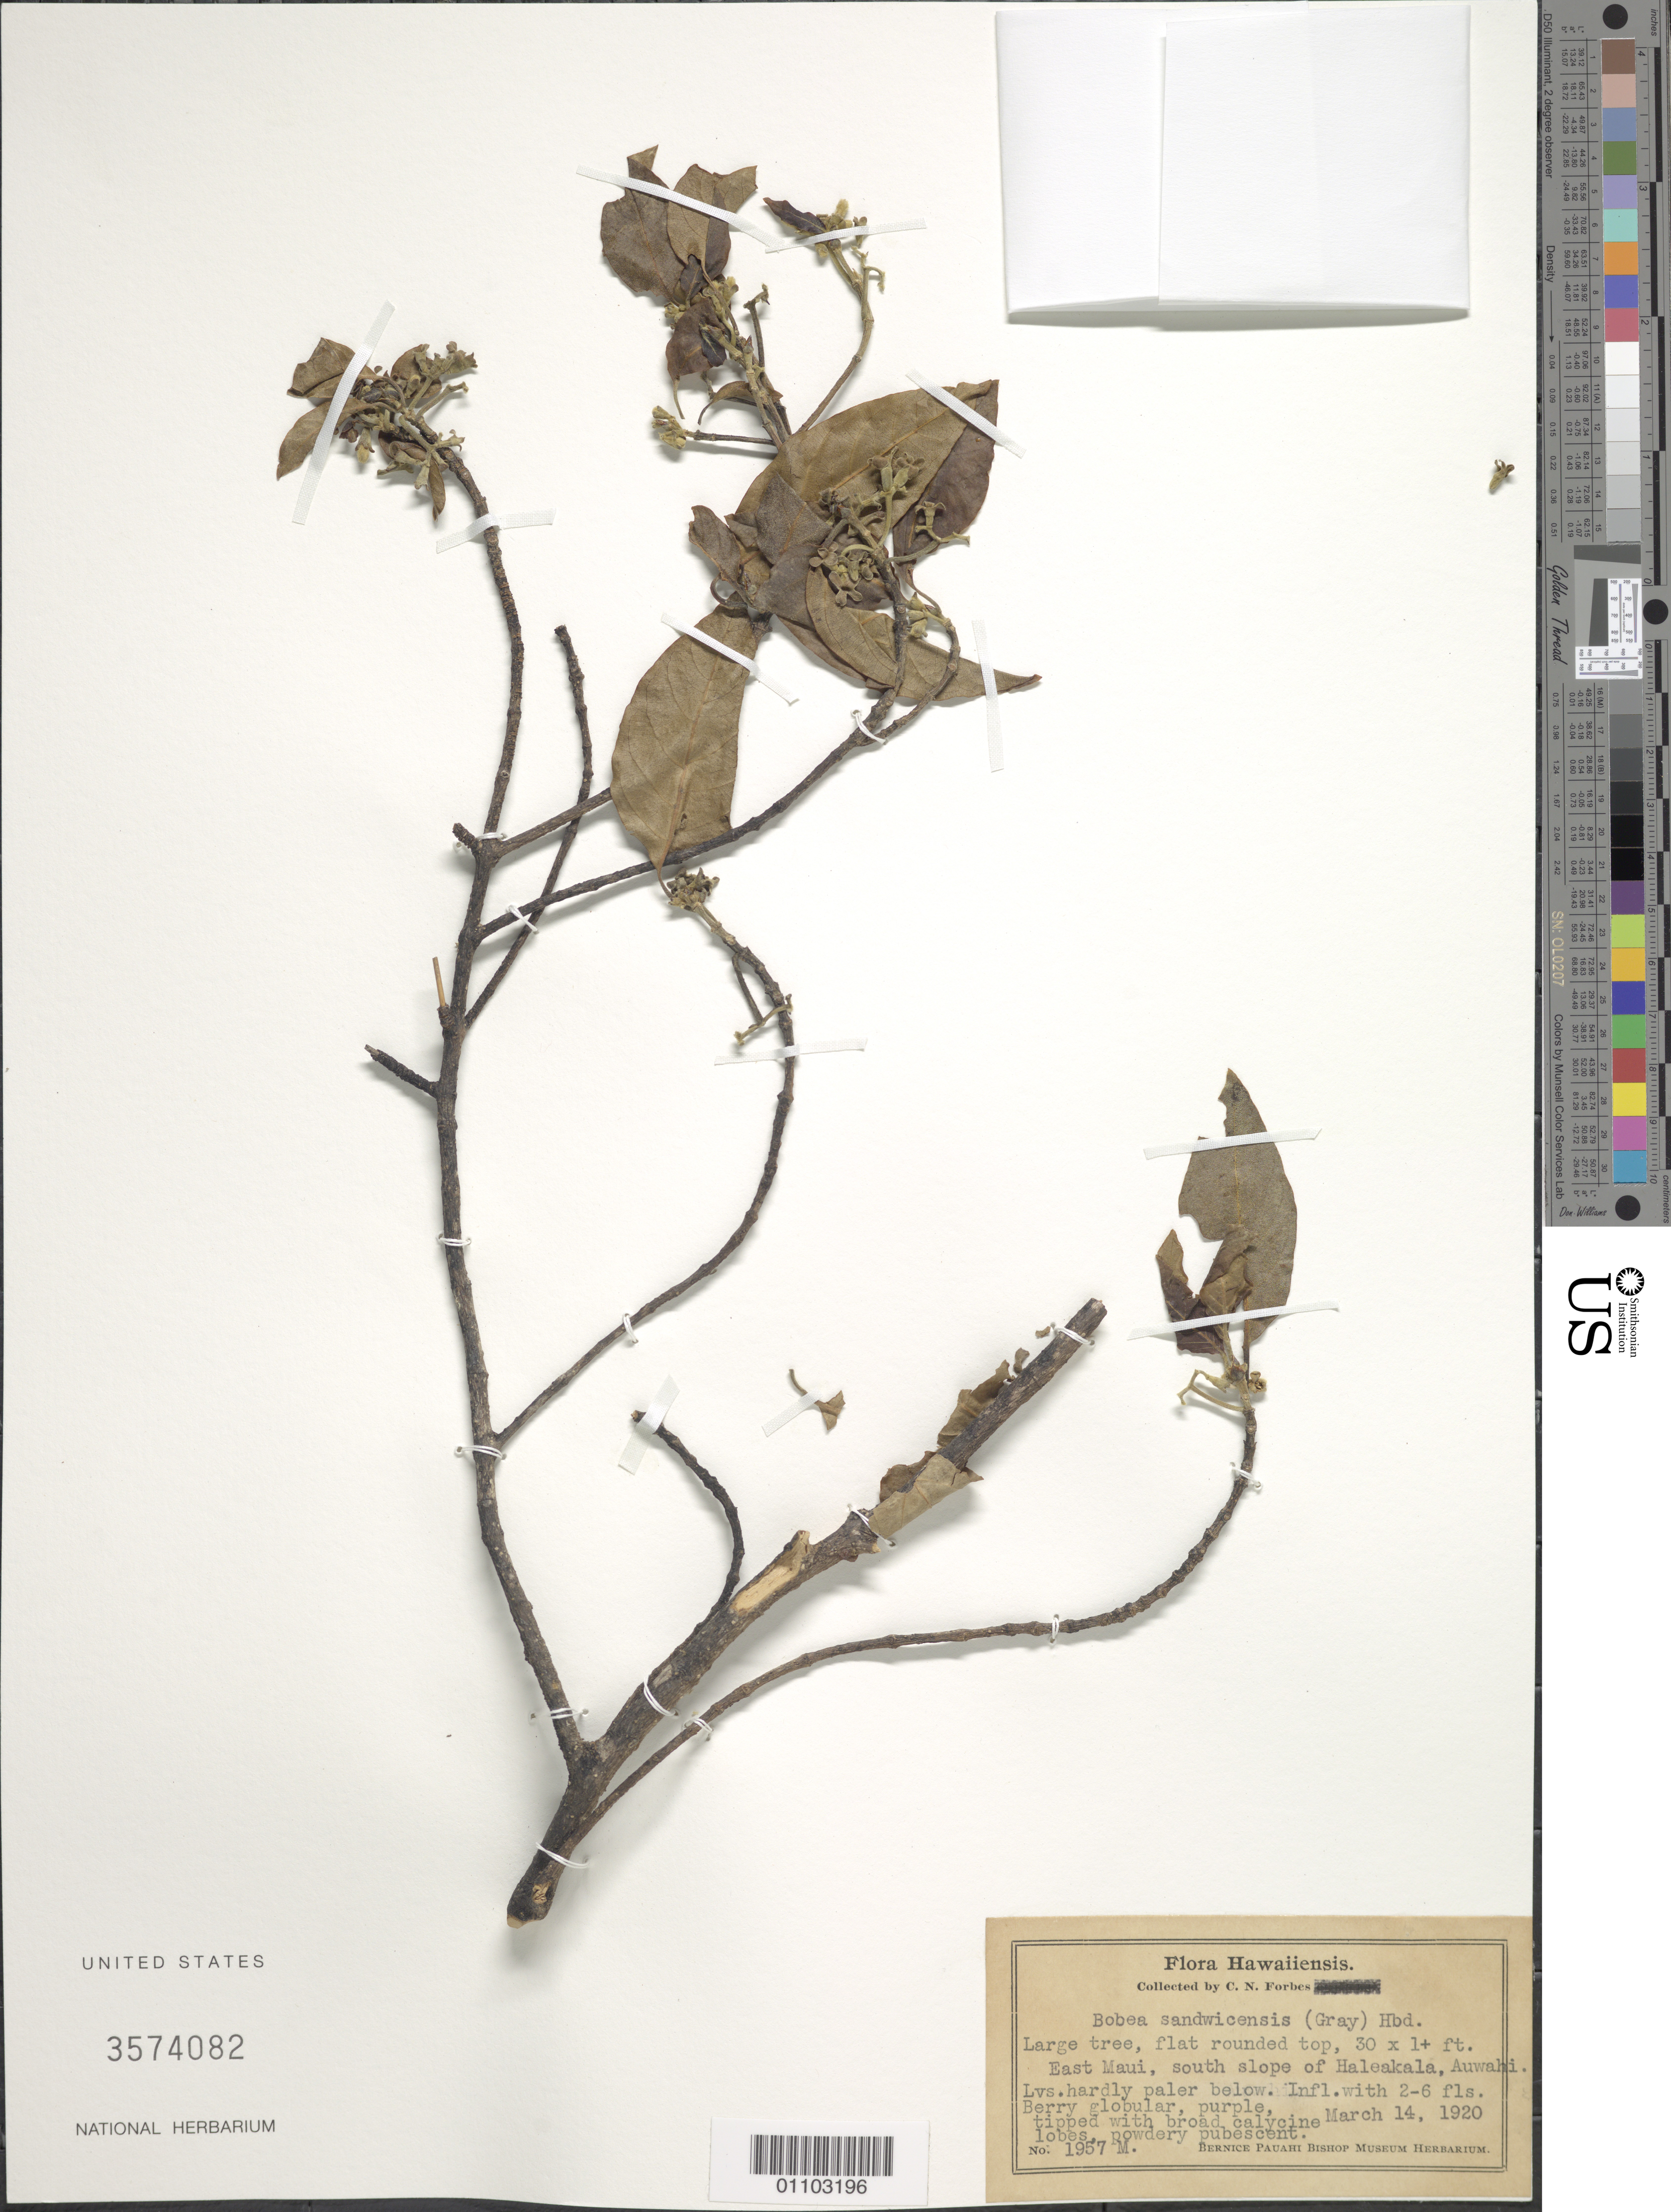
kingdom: Plantae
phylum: Tracheophyta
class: Magnoliopsida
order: Gentianales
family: Rubiaceae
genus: Bobea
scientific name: Bobea sandwicensis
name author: (A. Gray) Hillebr.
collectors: C. N. Forbes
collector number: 1957.M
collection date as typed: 14 Mar 1920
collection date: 1920-03-14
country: United States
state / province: Hawaii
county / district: Maui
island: Maui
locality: East Maui, S slope of Haleakala, Auwahi.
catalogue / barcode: US 3574082